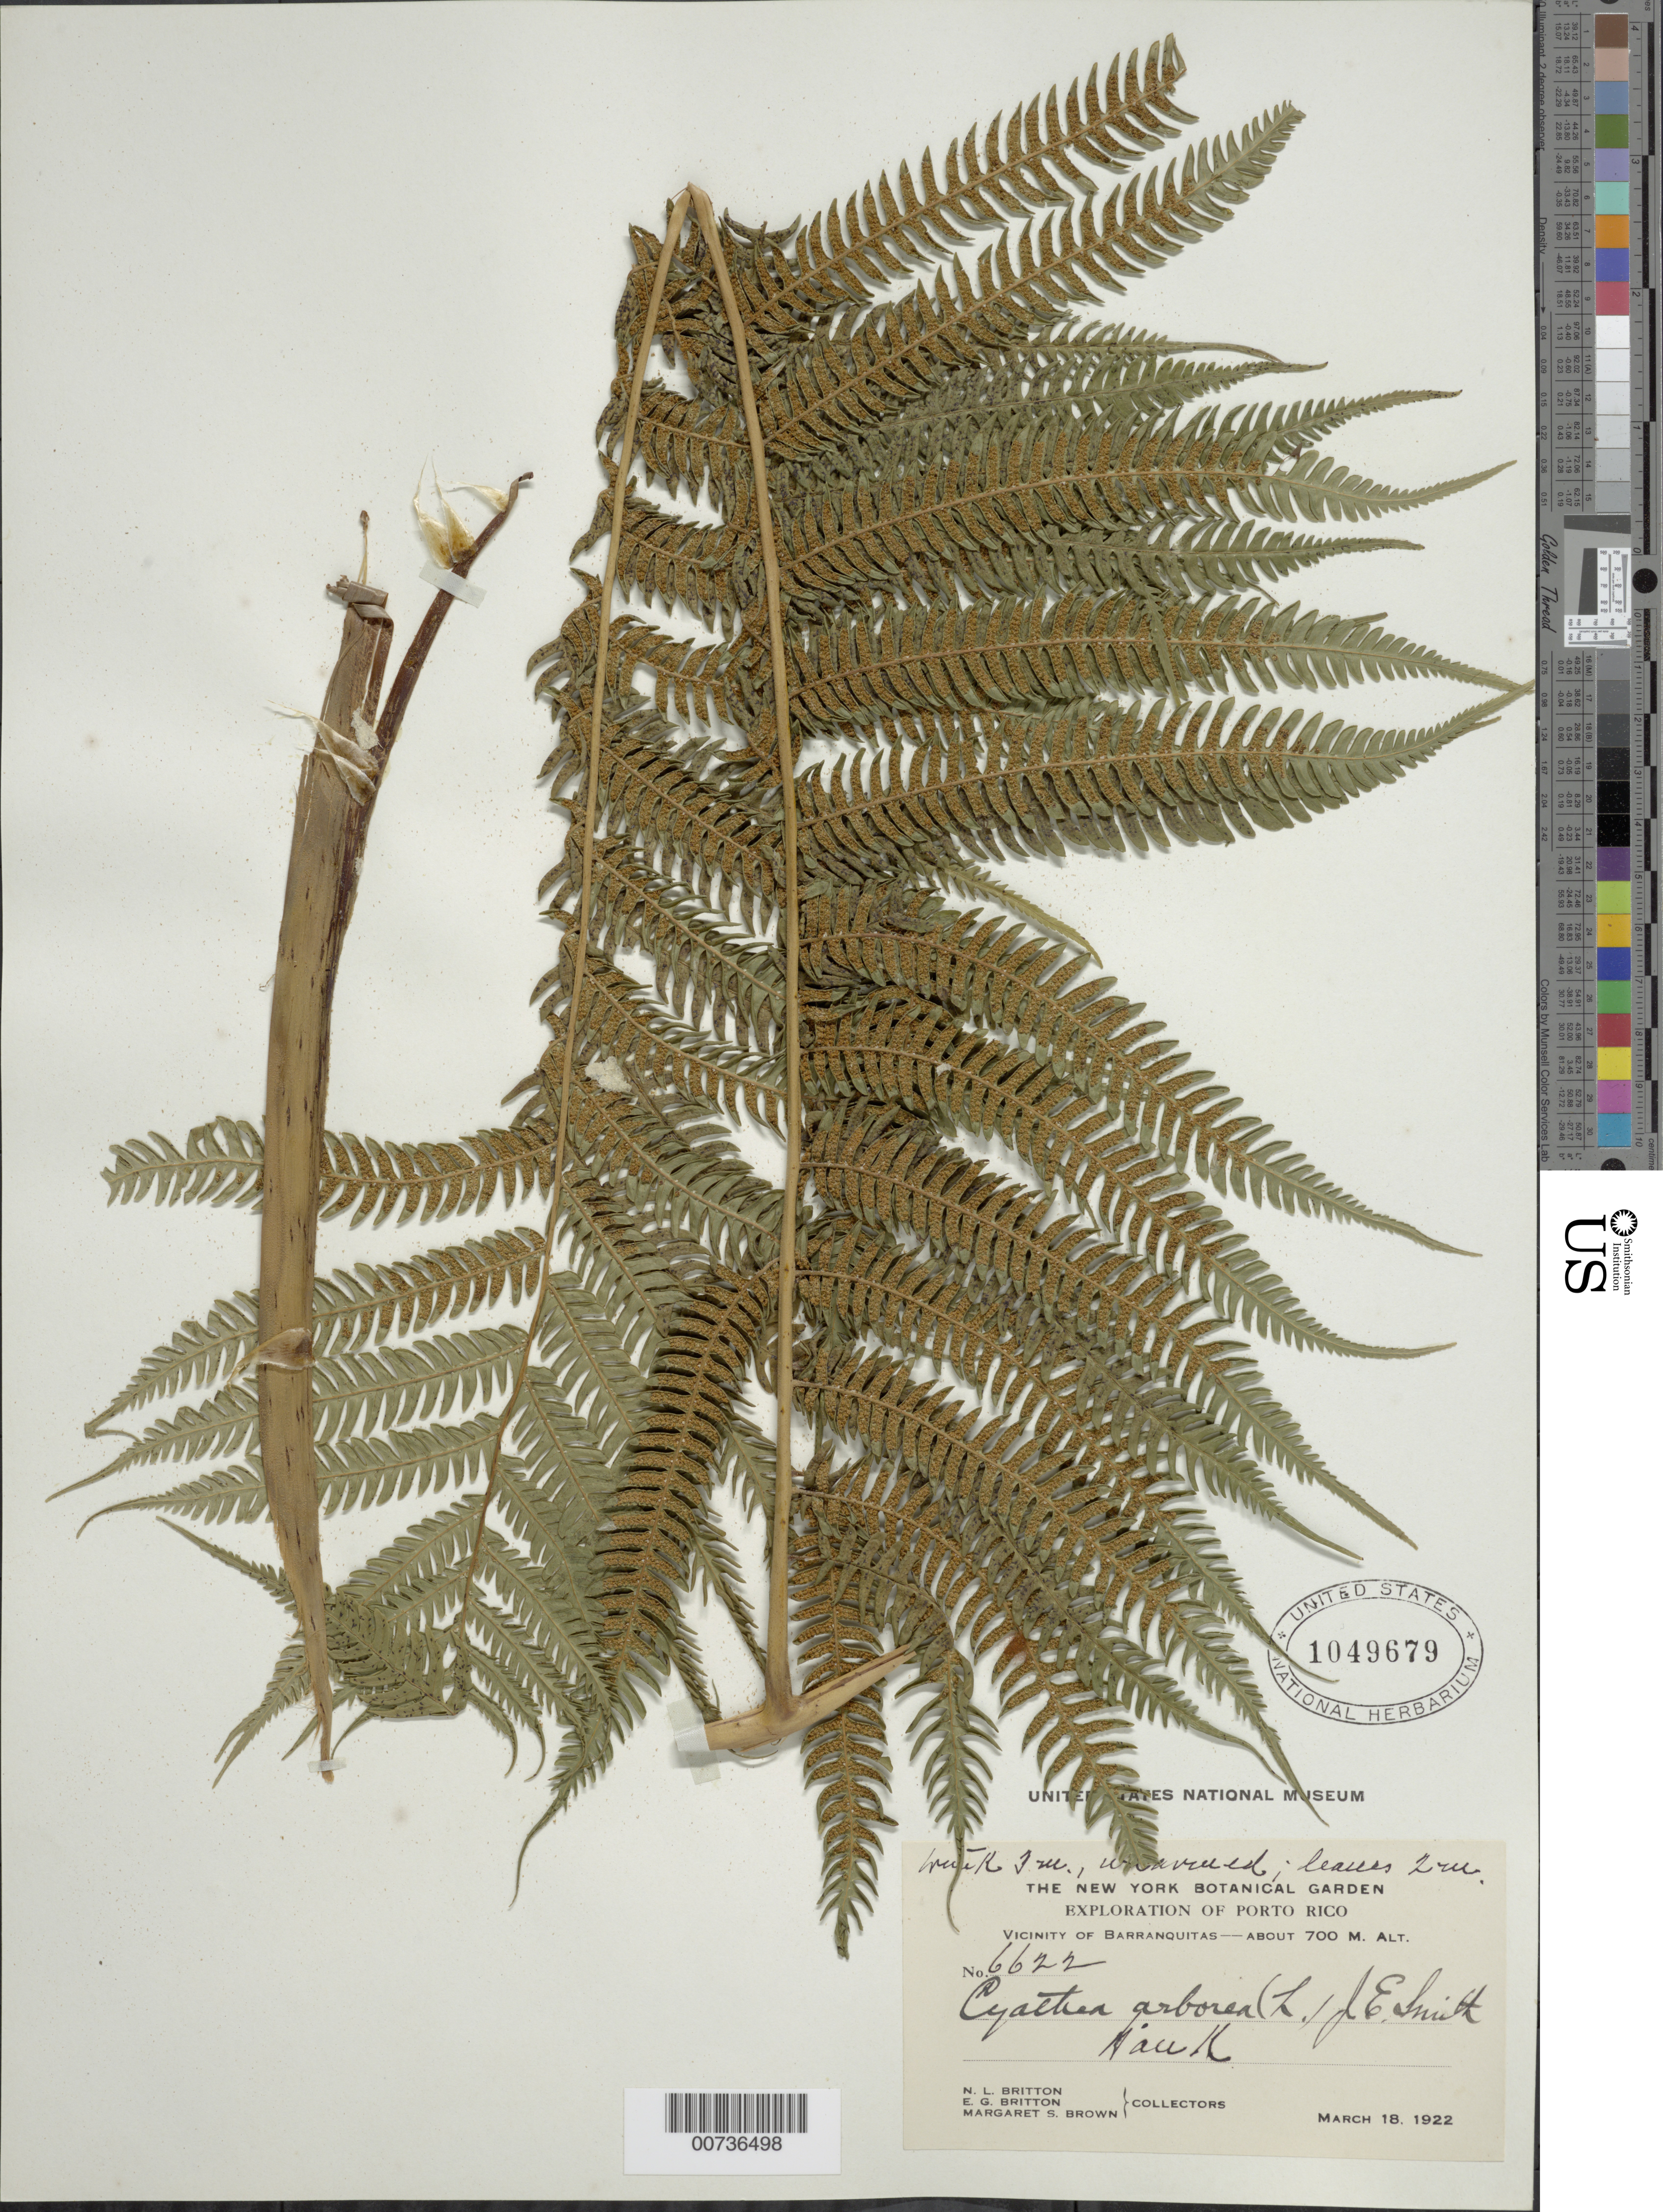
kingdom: Plantae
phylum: Tracheophyta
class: Polypodiopsida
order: Cyatheales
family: Cyatheaceae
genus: Cyathea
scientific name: Cyathea arborea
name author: (L.) Sm.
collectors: N. Britton, E. G. Britton & M. S. Brown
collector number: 6622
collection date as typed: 18 Mar 1922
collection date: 1922-03-18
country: Puerto Rico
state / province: Barranquitas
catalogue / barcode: US 1049679